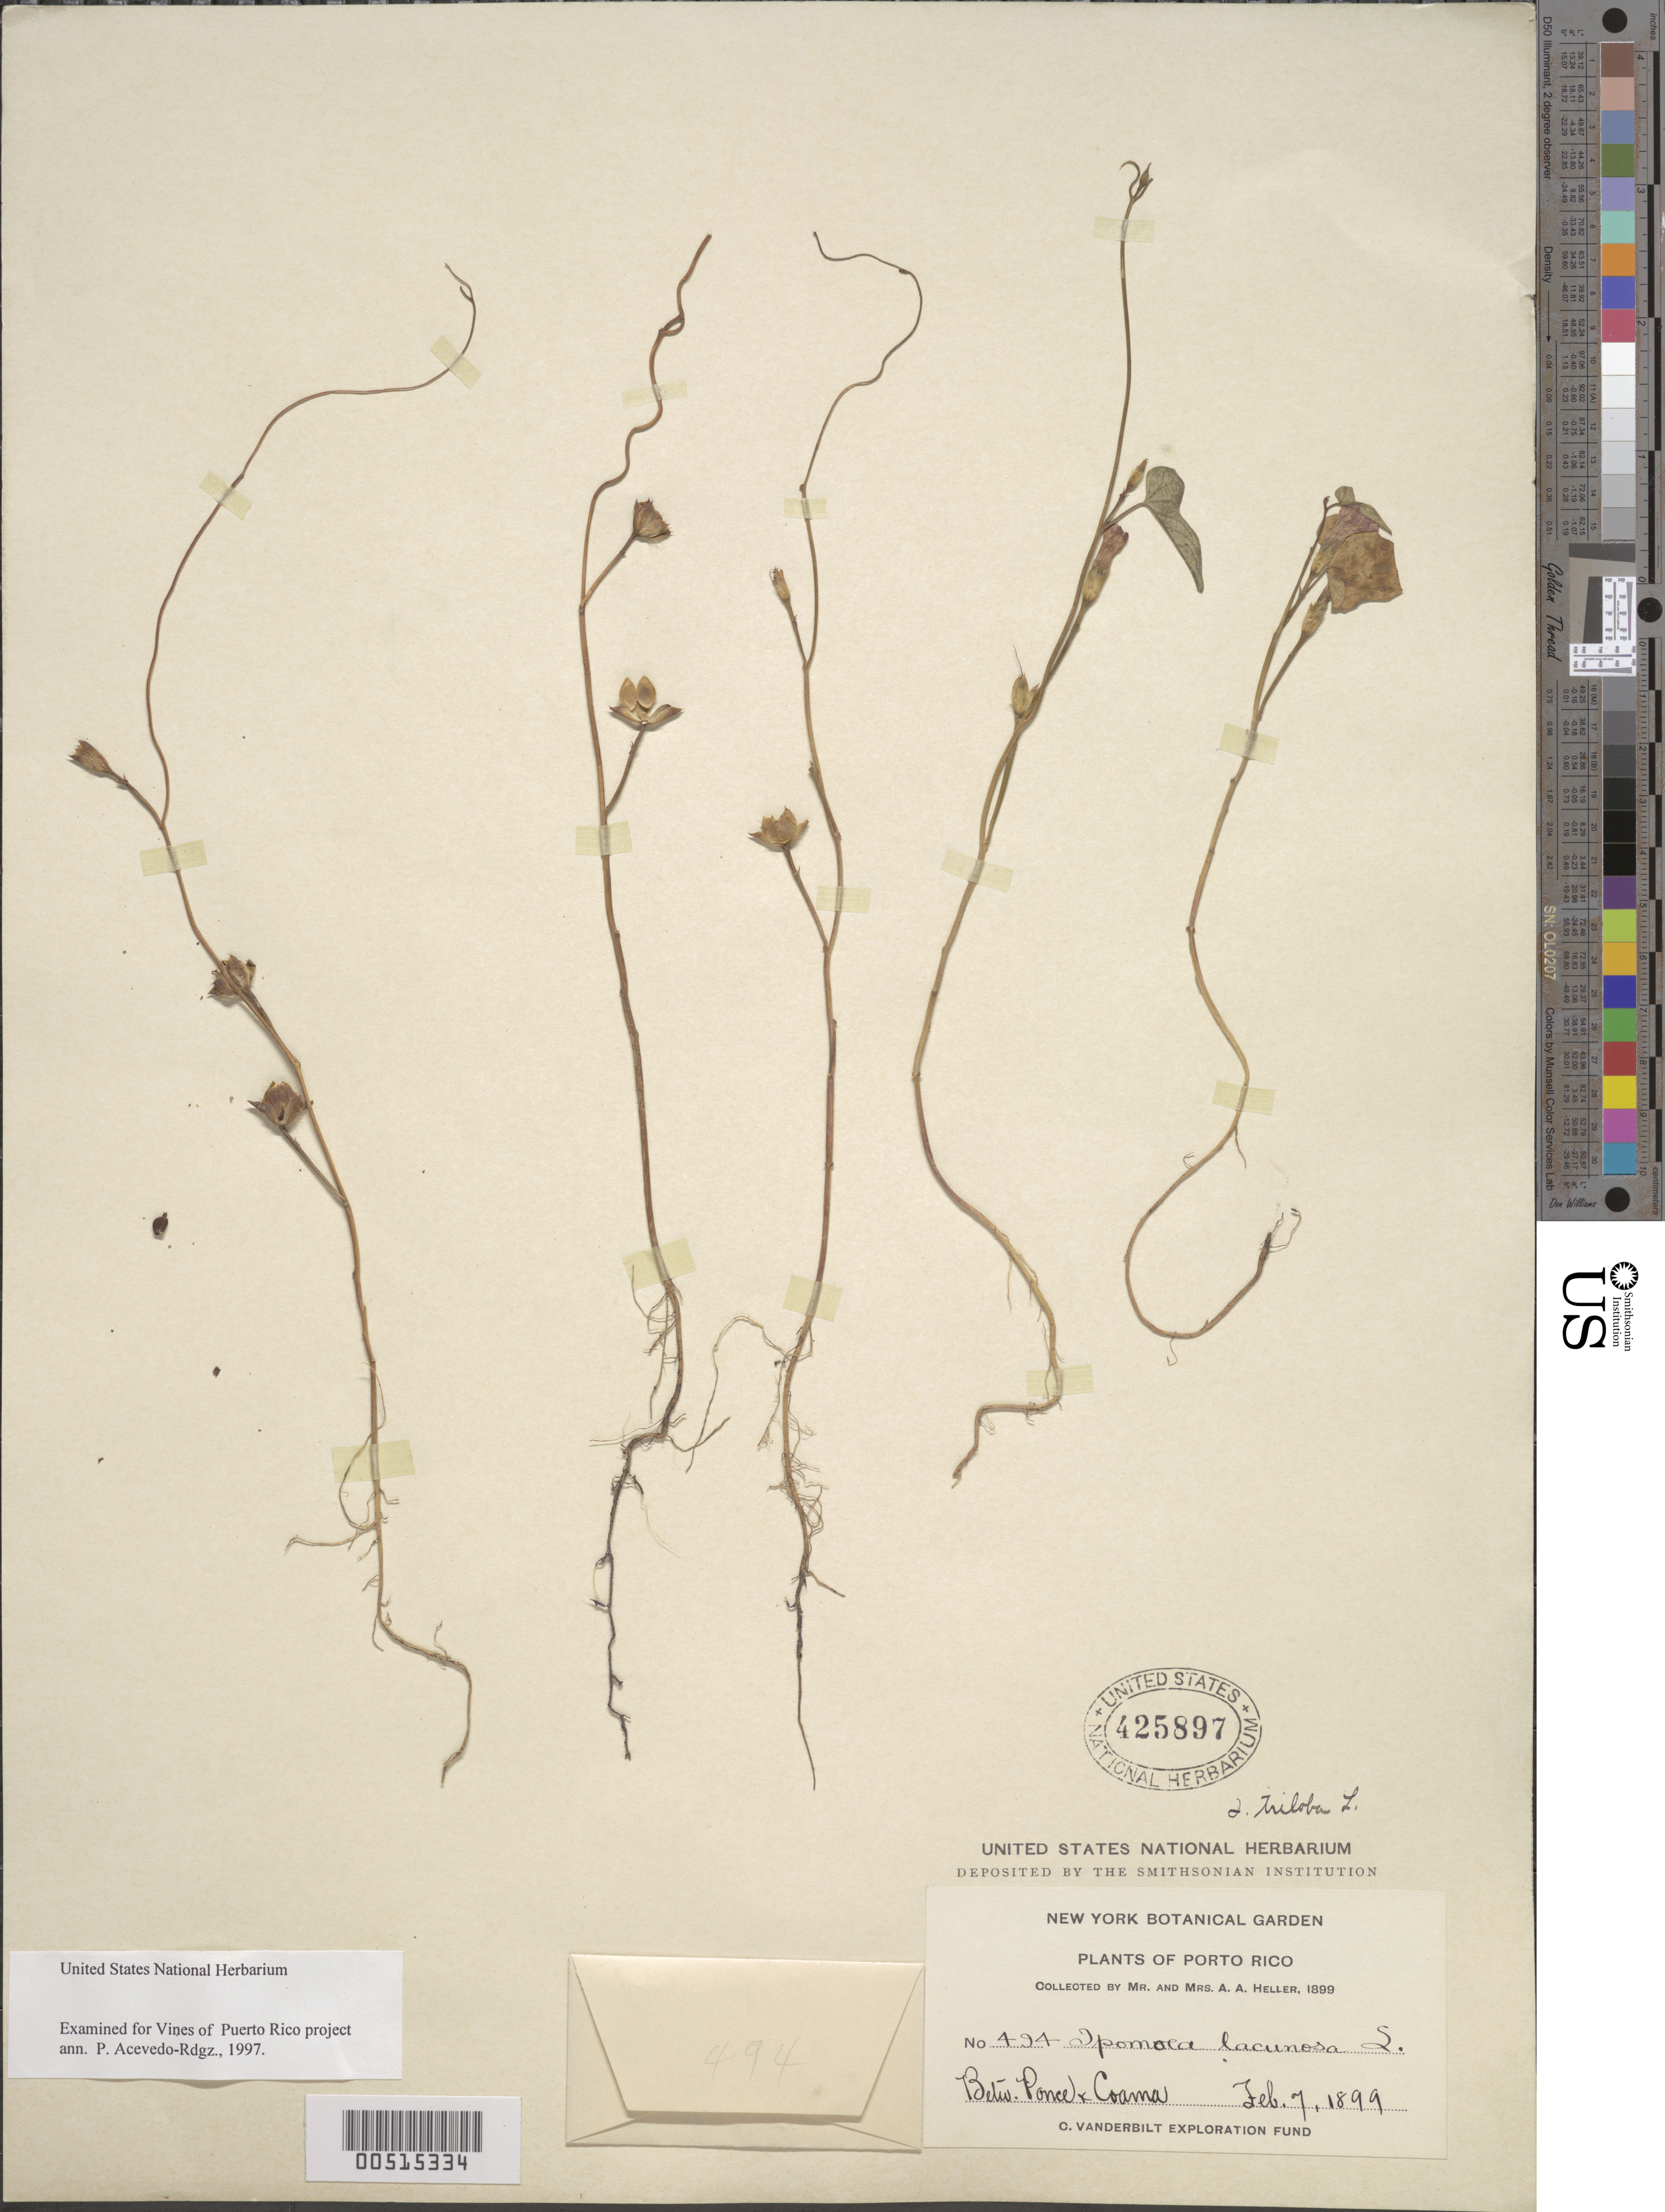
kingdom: Plantae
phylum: Tracheophyta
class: Magnoliopsida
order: Solanales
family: Convolvulaceae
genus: Ipomoea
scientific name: Ipomoea triloba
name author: L.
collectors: A. A. Heller & E. G. Heller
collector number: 494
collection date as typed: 07 Feb 1899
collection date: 1899-02-07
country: Puerto Rico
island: Greater Antilles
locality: Between Ponce and Coamo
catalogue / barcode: US 425897